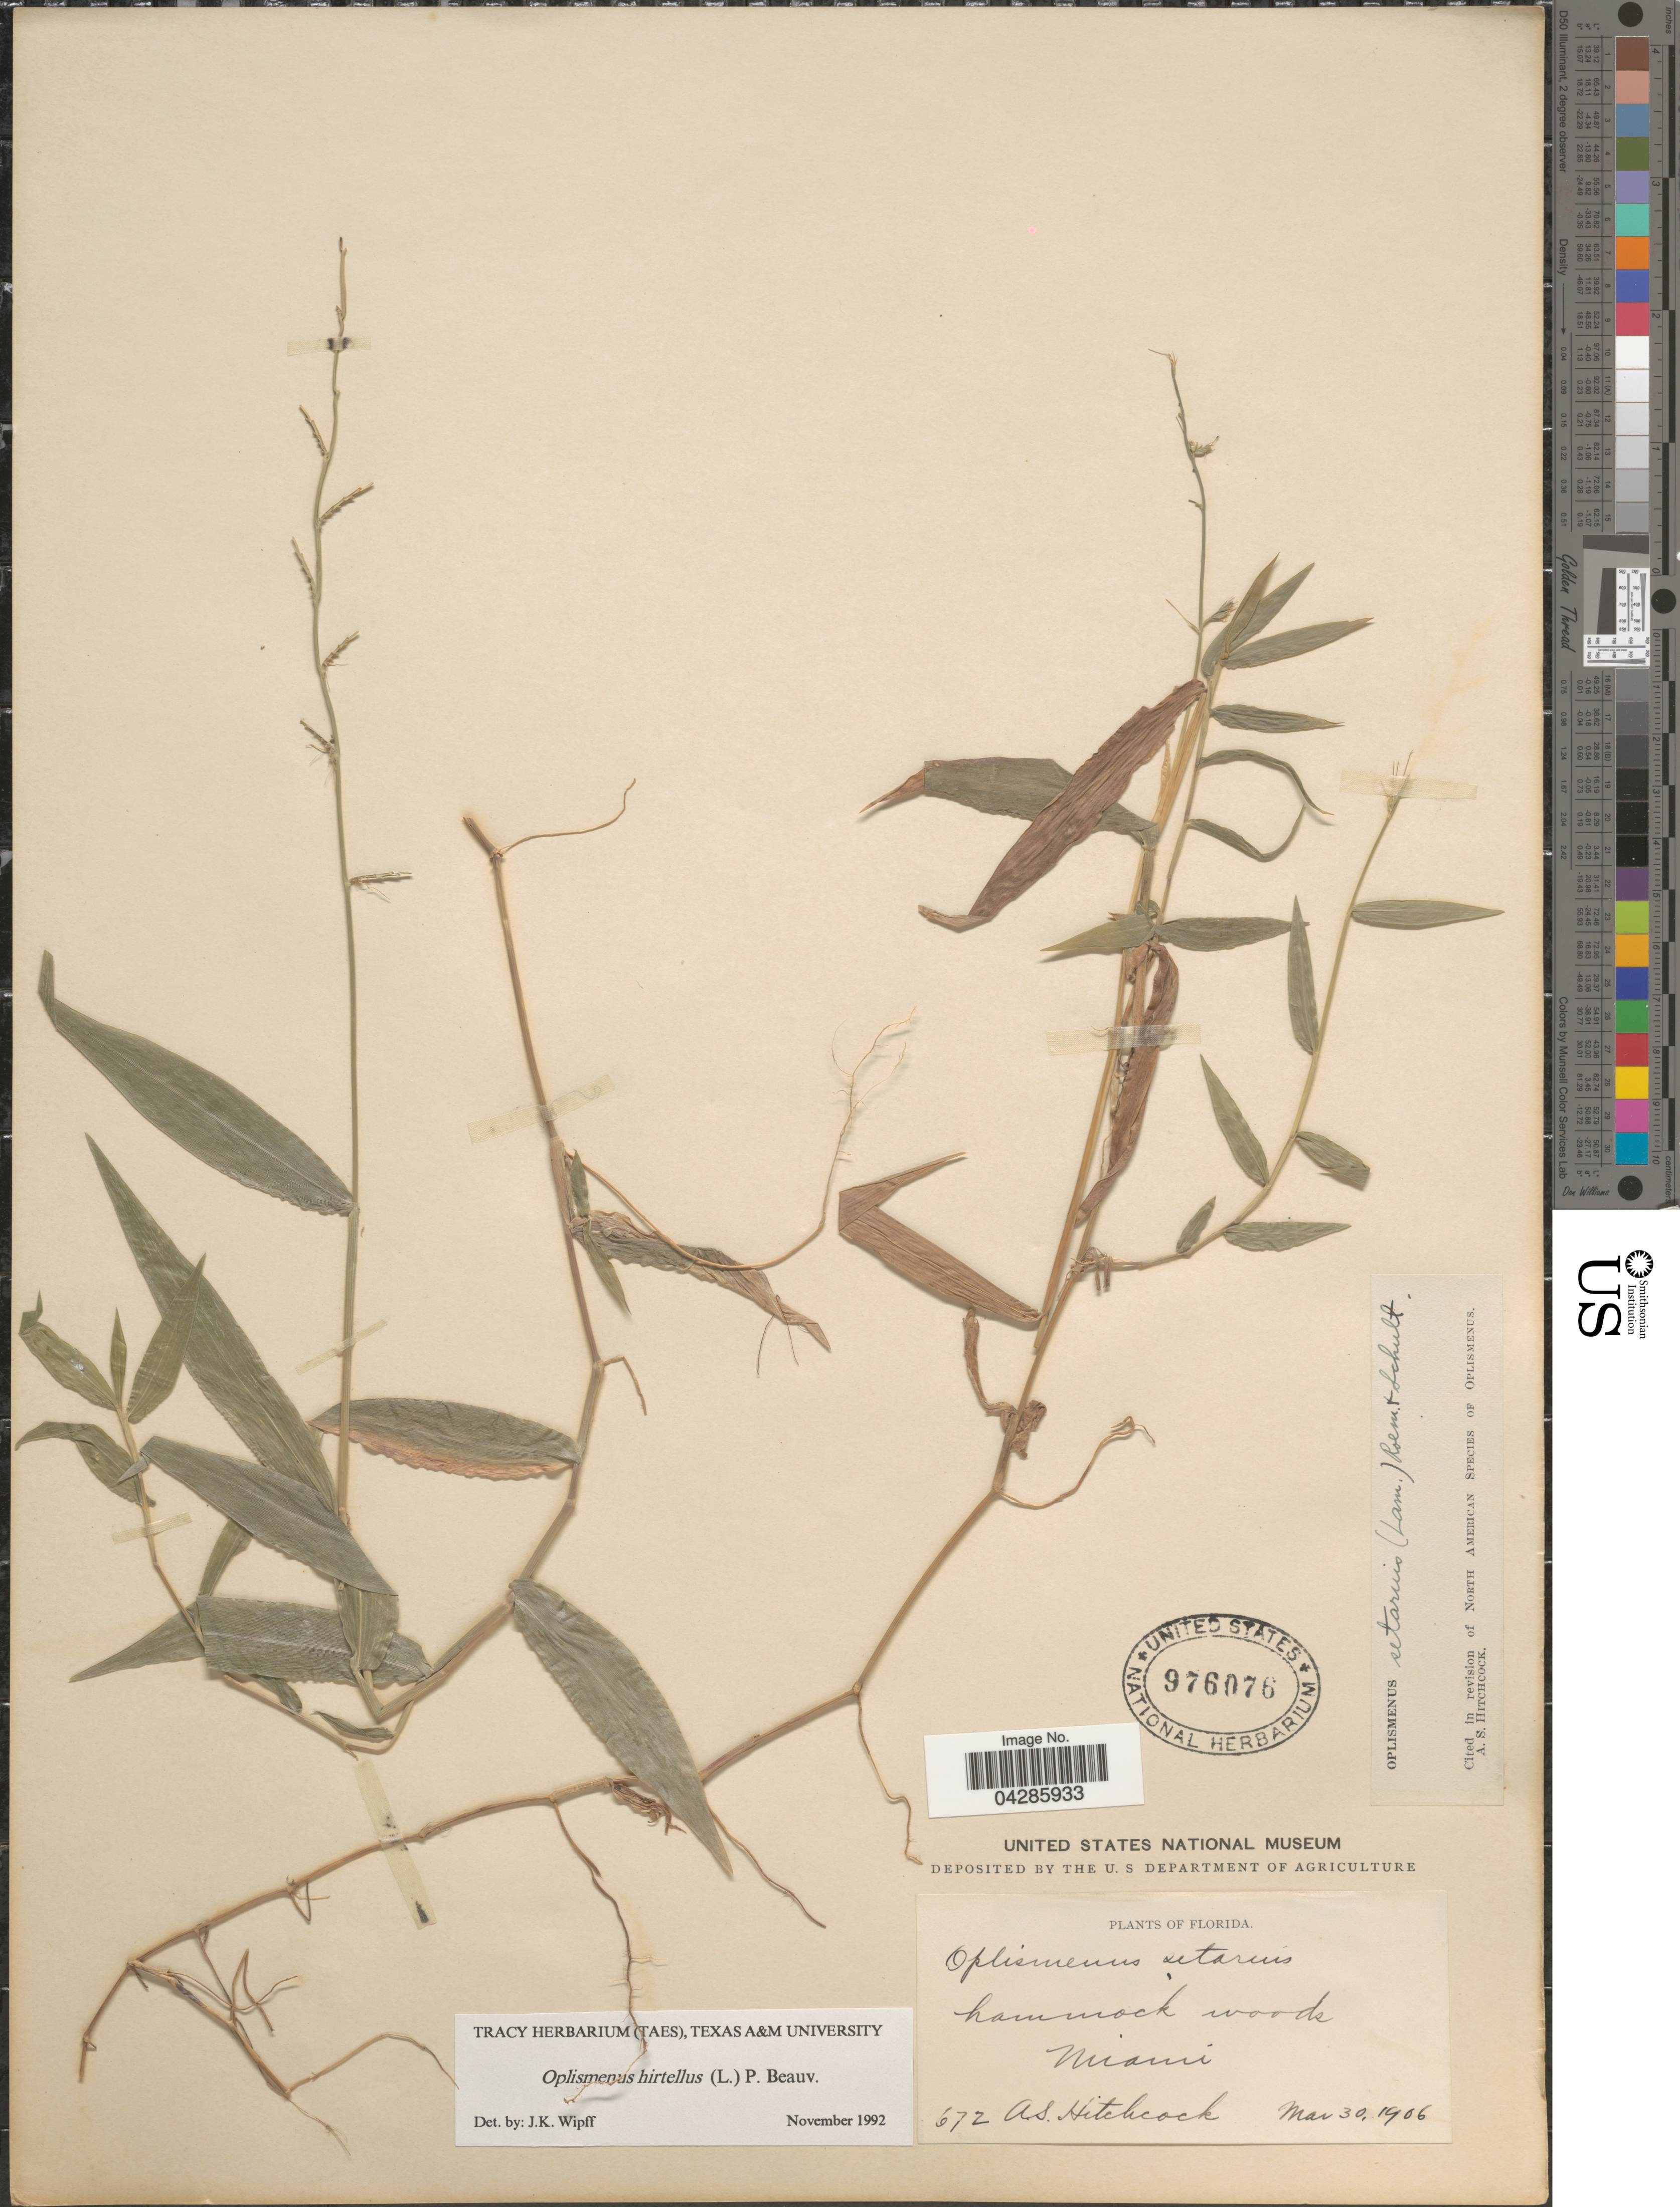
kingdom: Plantae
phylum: Tracheophyta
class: Liliopsida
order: Poales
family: Poaceae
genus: Oplismenus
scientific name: Oplismenus hirtellus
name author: (L.) P. Beauv.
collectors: A. S. Hitchcock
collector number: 672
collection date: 1906-03-30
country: United States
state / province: Florida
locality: Hammock woods. Miami.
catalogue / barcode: US 976076